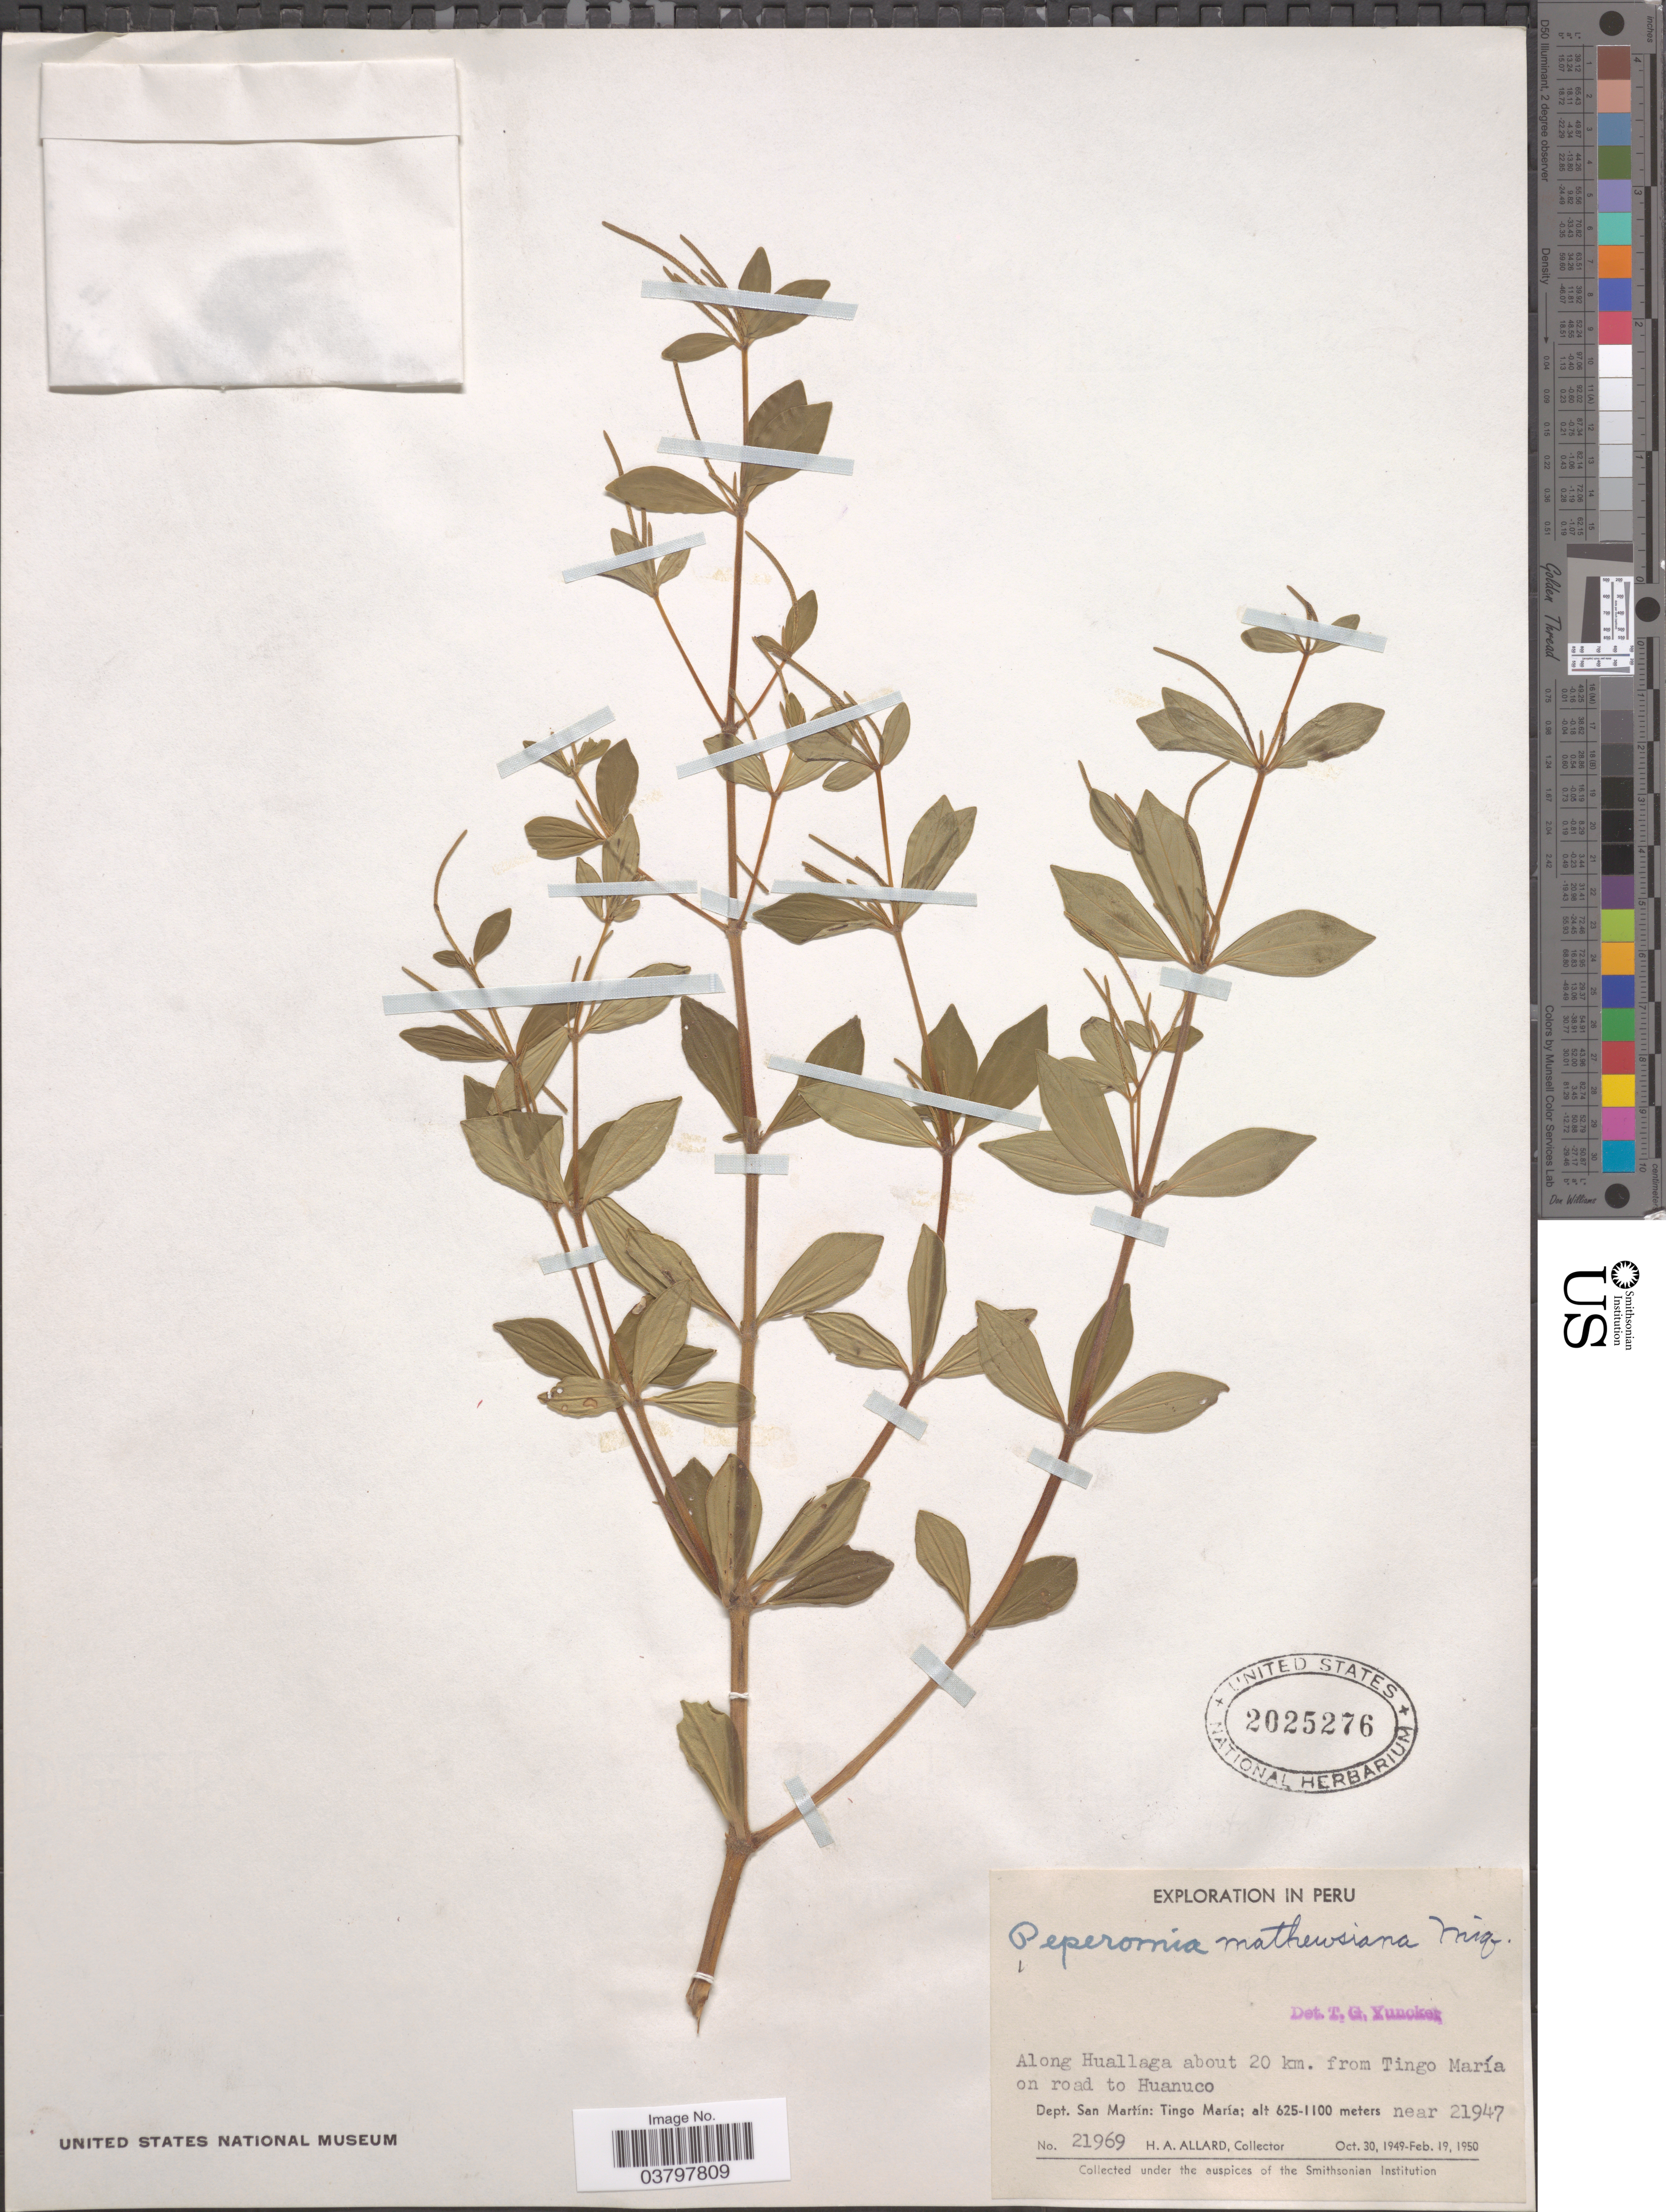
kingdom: Plantae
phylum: Tracheophyta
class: Magnoliopsida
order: Piperales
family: Piperaceae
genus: Peperomia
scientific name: Peperomia mathewsiana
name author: Miq.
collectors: H. A. Allard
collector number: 21969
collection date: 1949-10-30/1950-02-19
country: Peru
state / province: San Martín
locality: Along Huallaga about 20 km. from Tingo María on road to Huanuco. Dept. San Martín: Tingo María. Near 21947.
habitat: along river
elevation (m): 625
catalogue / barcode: US 2025276